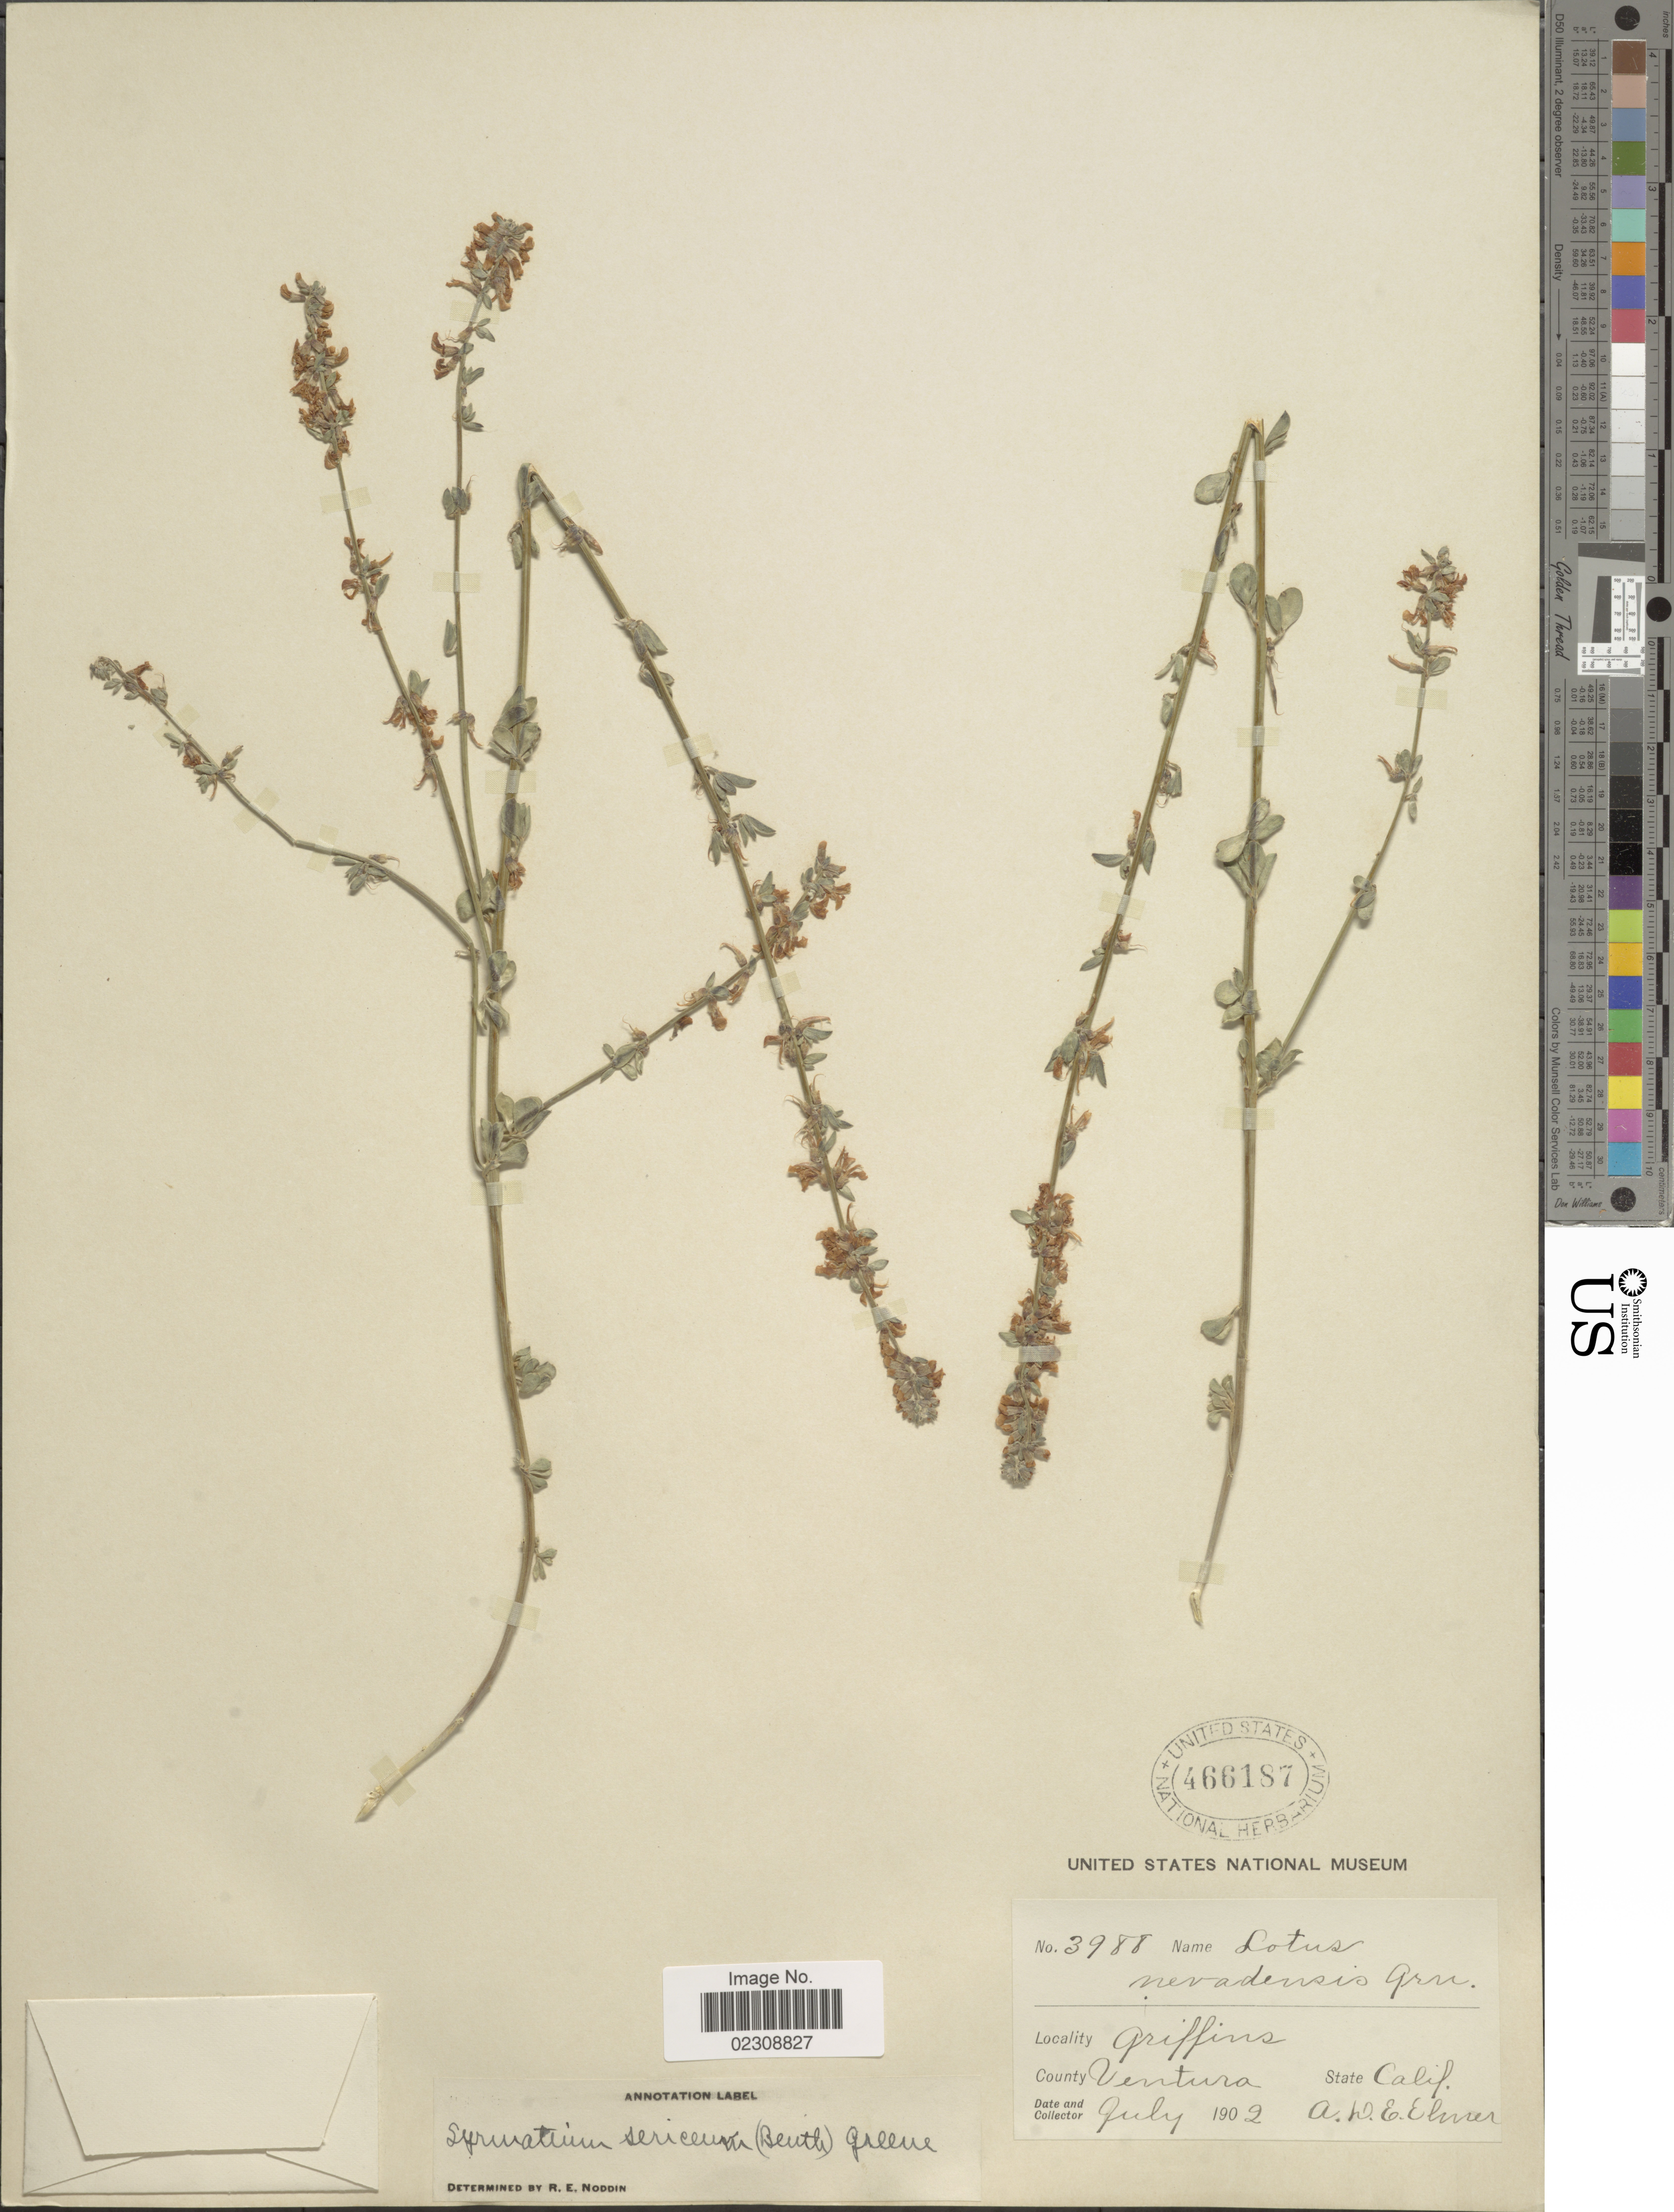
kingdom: Plantae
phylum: Tracheophyta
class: Magnoliopsida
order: Fabales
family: Fabaceae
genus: Syrmatium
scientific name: Syrmatium sericeum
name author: (Benth.) Greene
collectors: A. D. E. Elmer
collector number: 3988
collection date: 1902-07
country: United States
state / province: California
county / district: Ventura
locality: Griffins. County Ventura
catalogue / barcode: US 466187